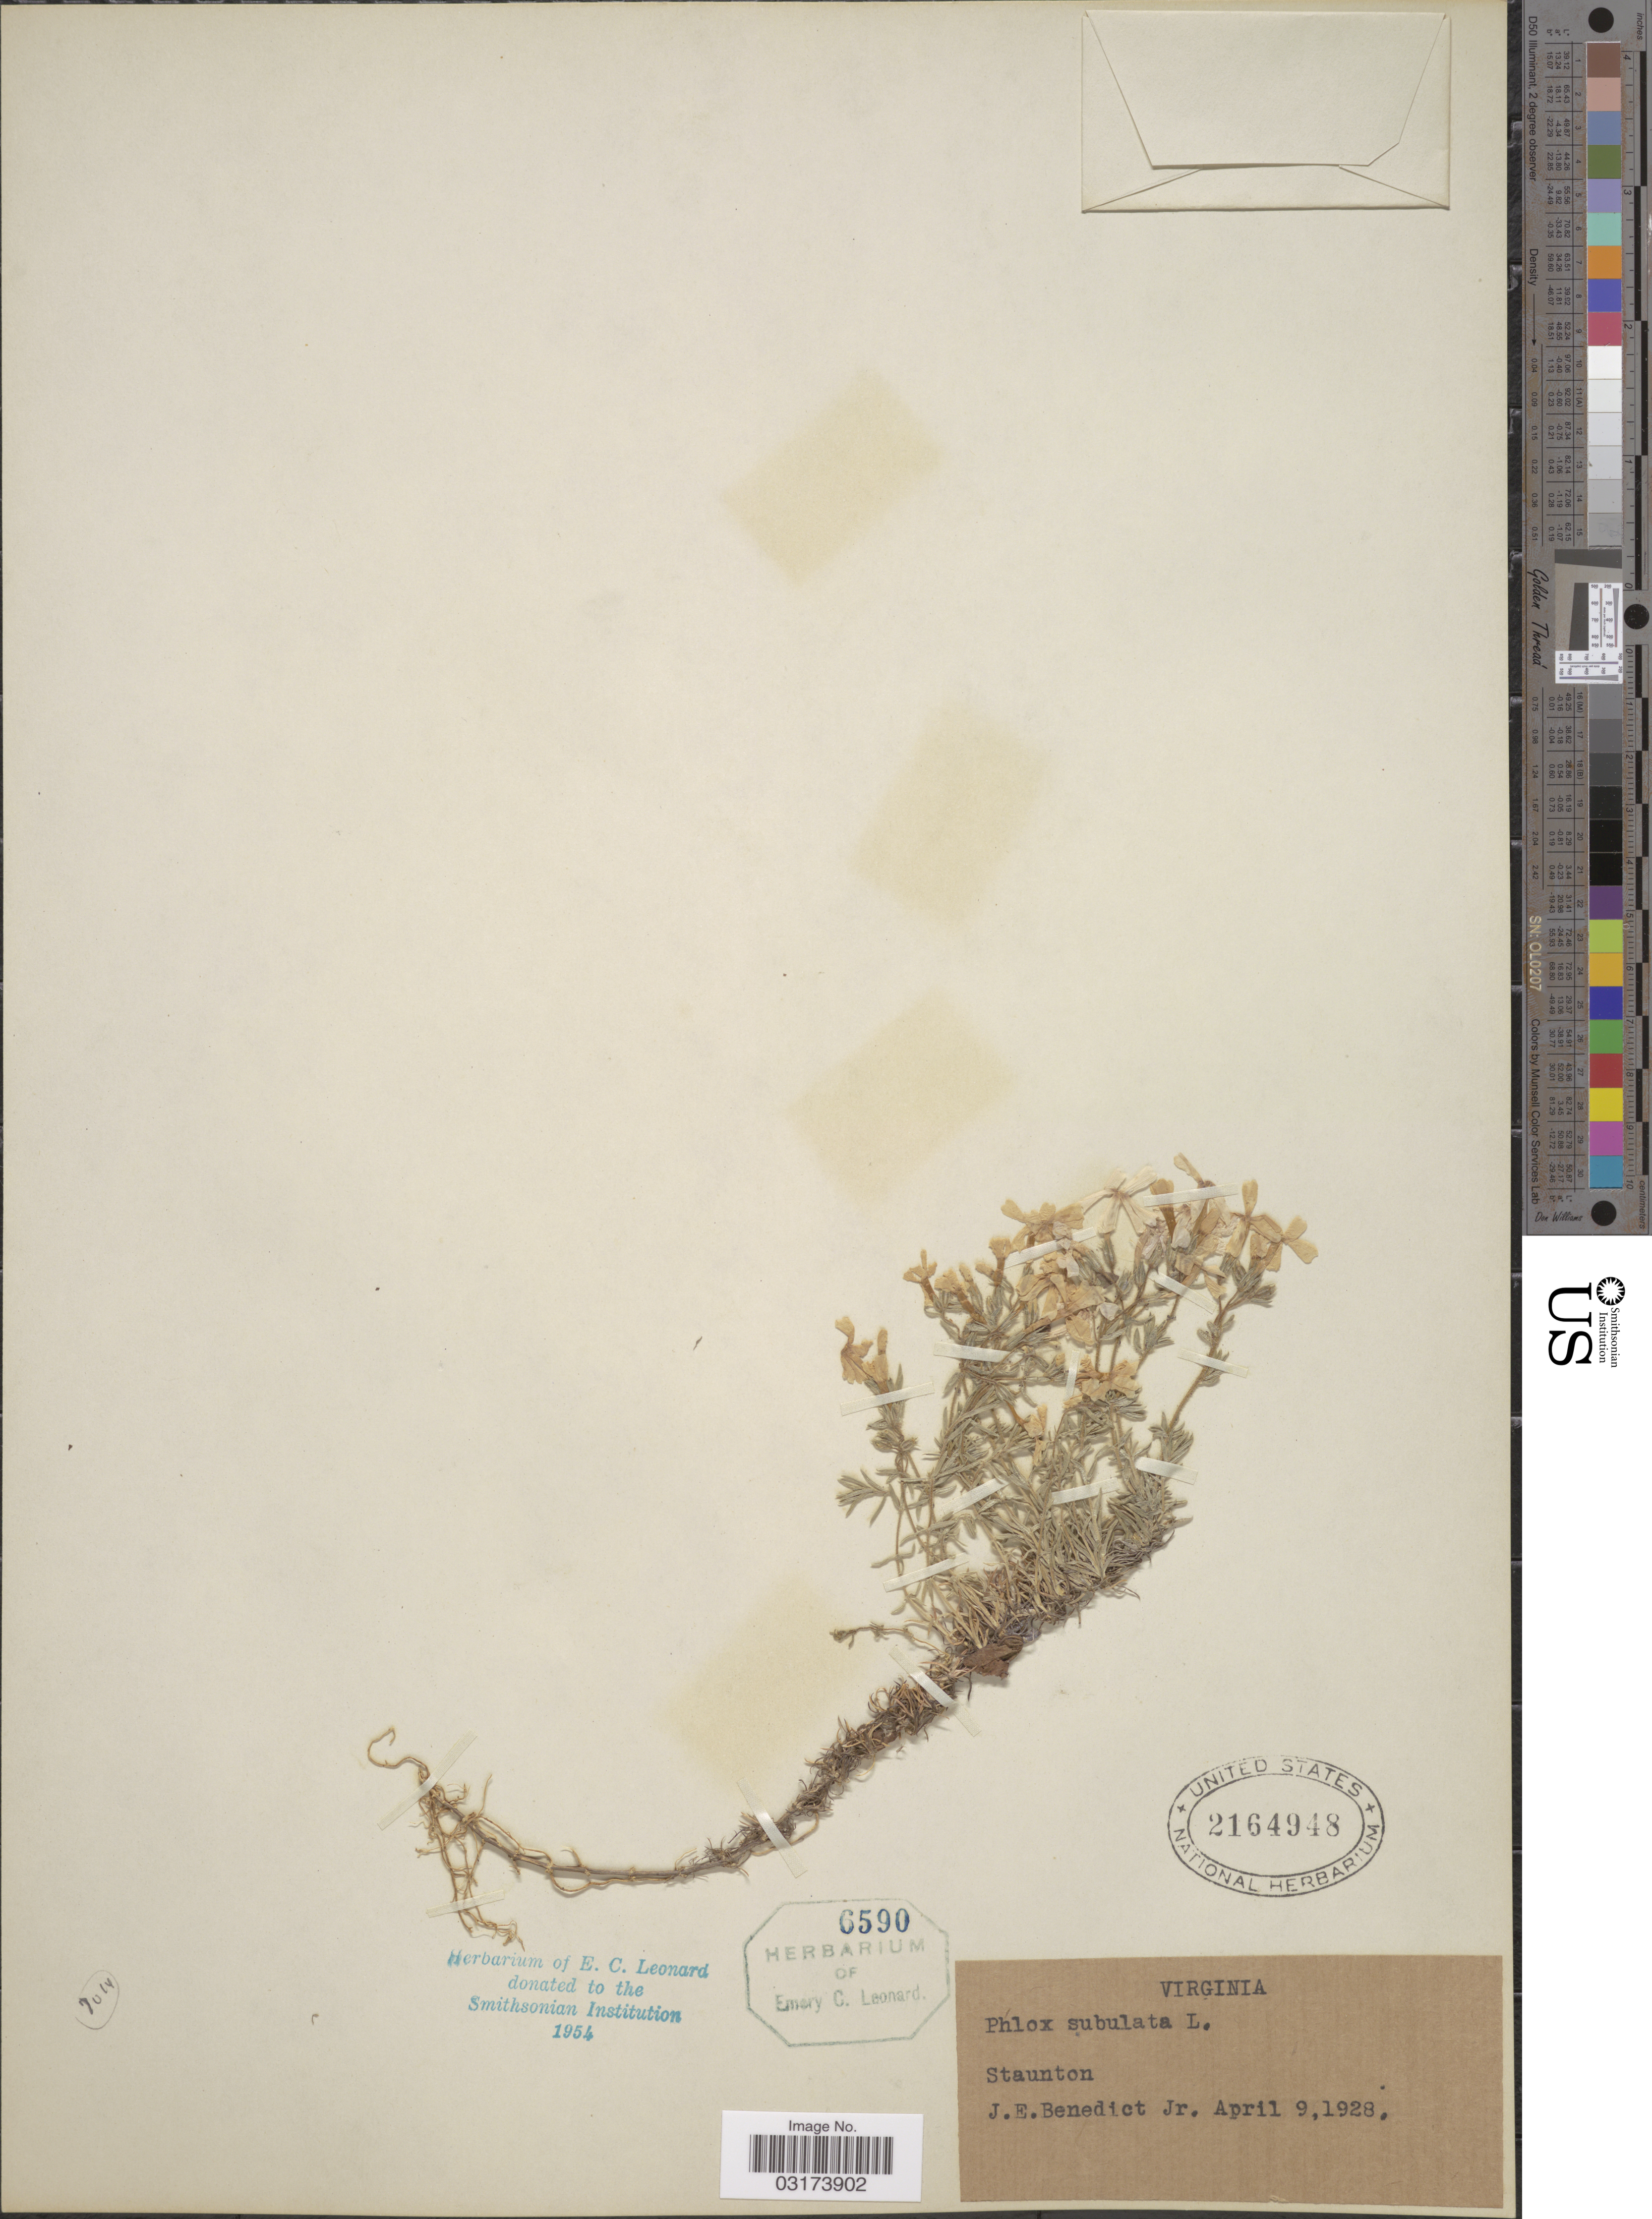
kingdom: Plantae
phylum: Tracheophyta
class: Magnoliopsida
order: Ericales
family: Polemoniaceae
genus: Phlox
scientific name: Phlox subulata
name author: L.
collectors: J. Benedict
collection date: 1928-04-09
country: United States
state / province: Virginia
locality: Staunton.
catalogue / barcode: US 2164948